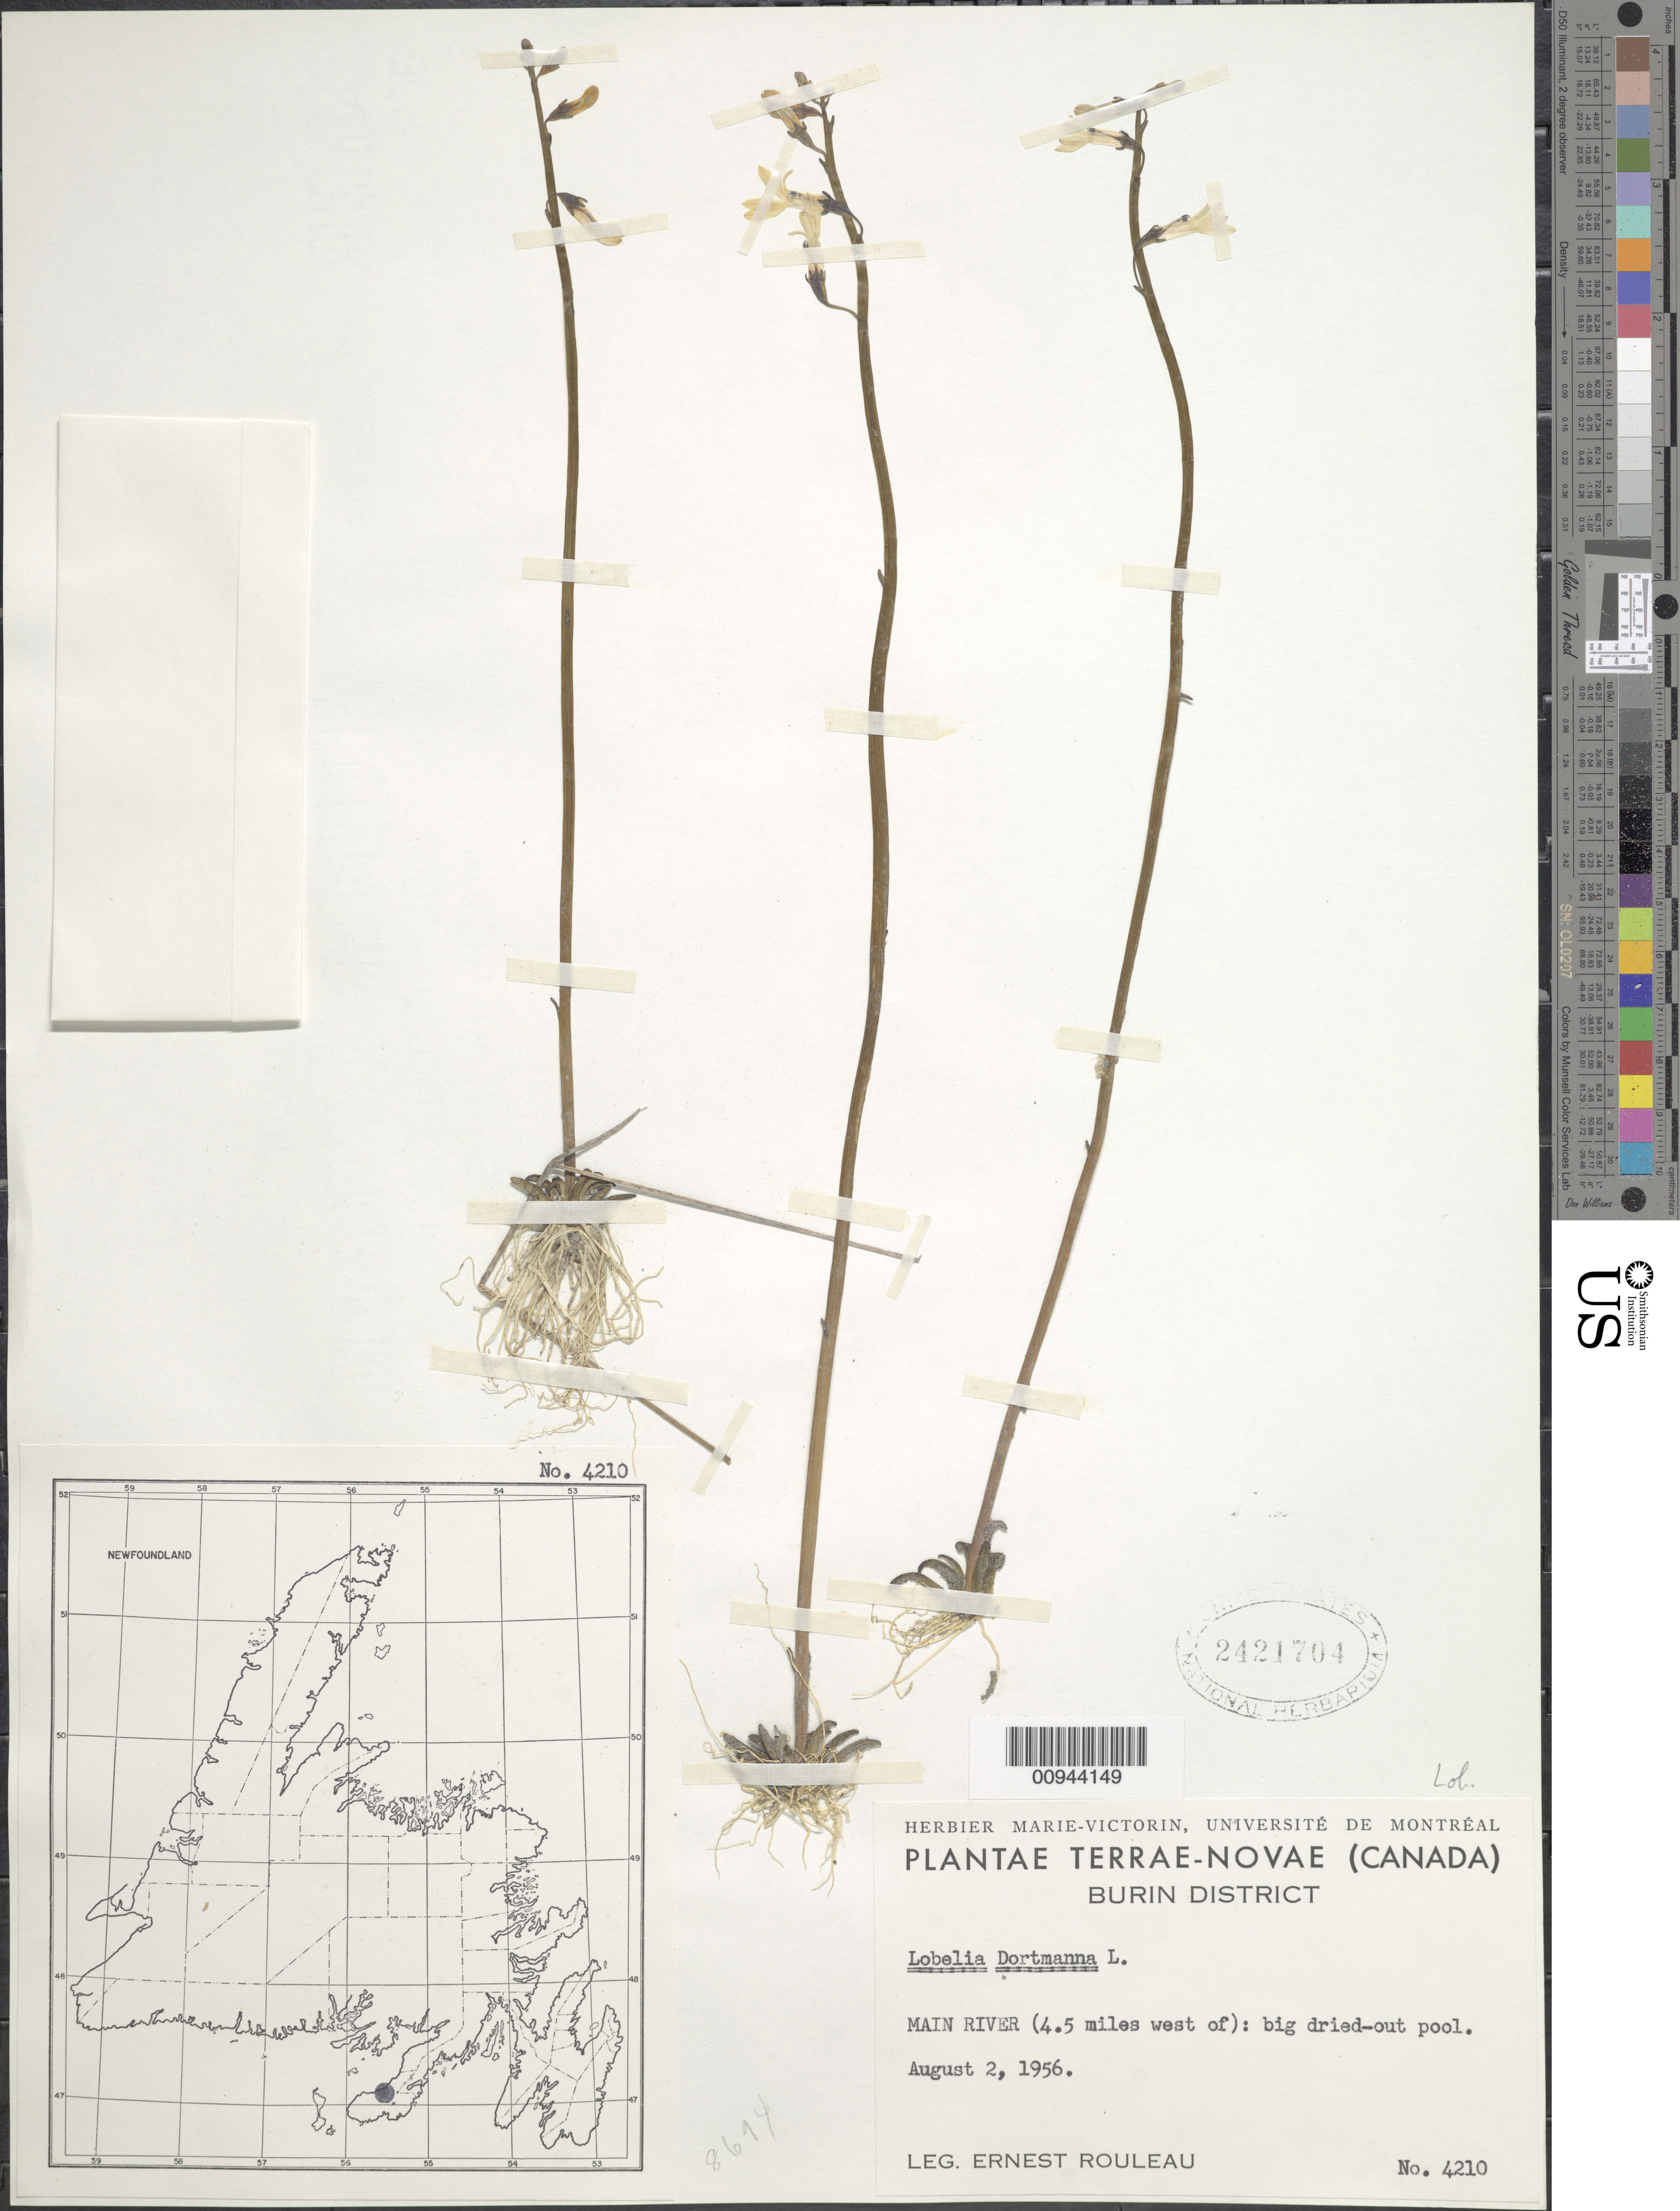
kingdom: Plantae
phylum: Tracheophyta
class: Magnoliopsida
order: Asterales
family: Campanulaceae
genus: Lobelia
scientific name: Lobelia dortmanna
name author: L.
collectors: E. Rouleau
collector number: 4210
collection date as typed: August 2,1956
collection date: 1956-08-02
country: Canada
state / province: Newfoundland and Labrador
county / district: Burin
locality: Main River (4.5 miles west of)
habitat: big dried-out pool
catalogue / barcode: US 2421704